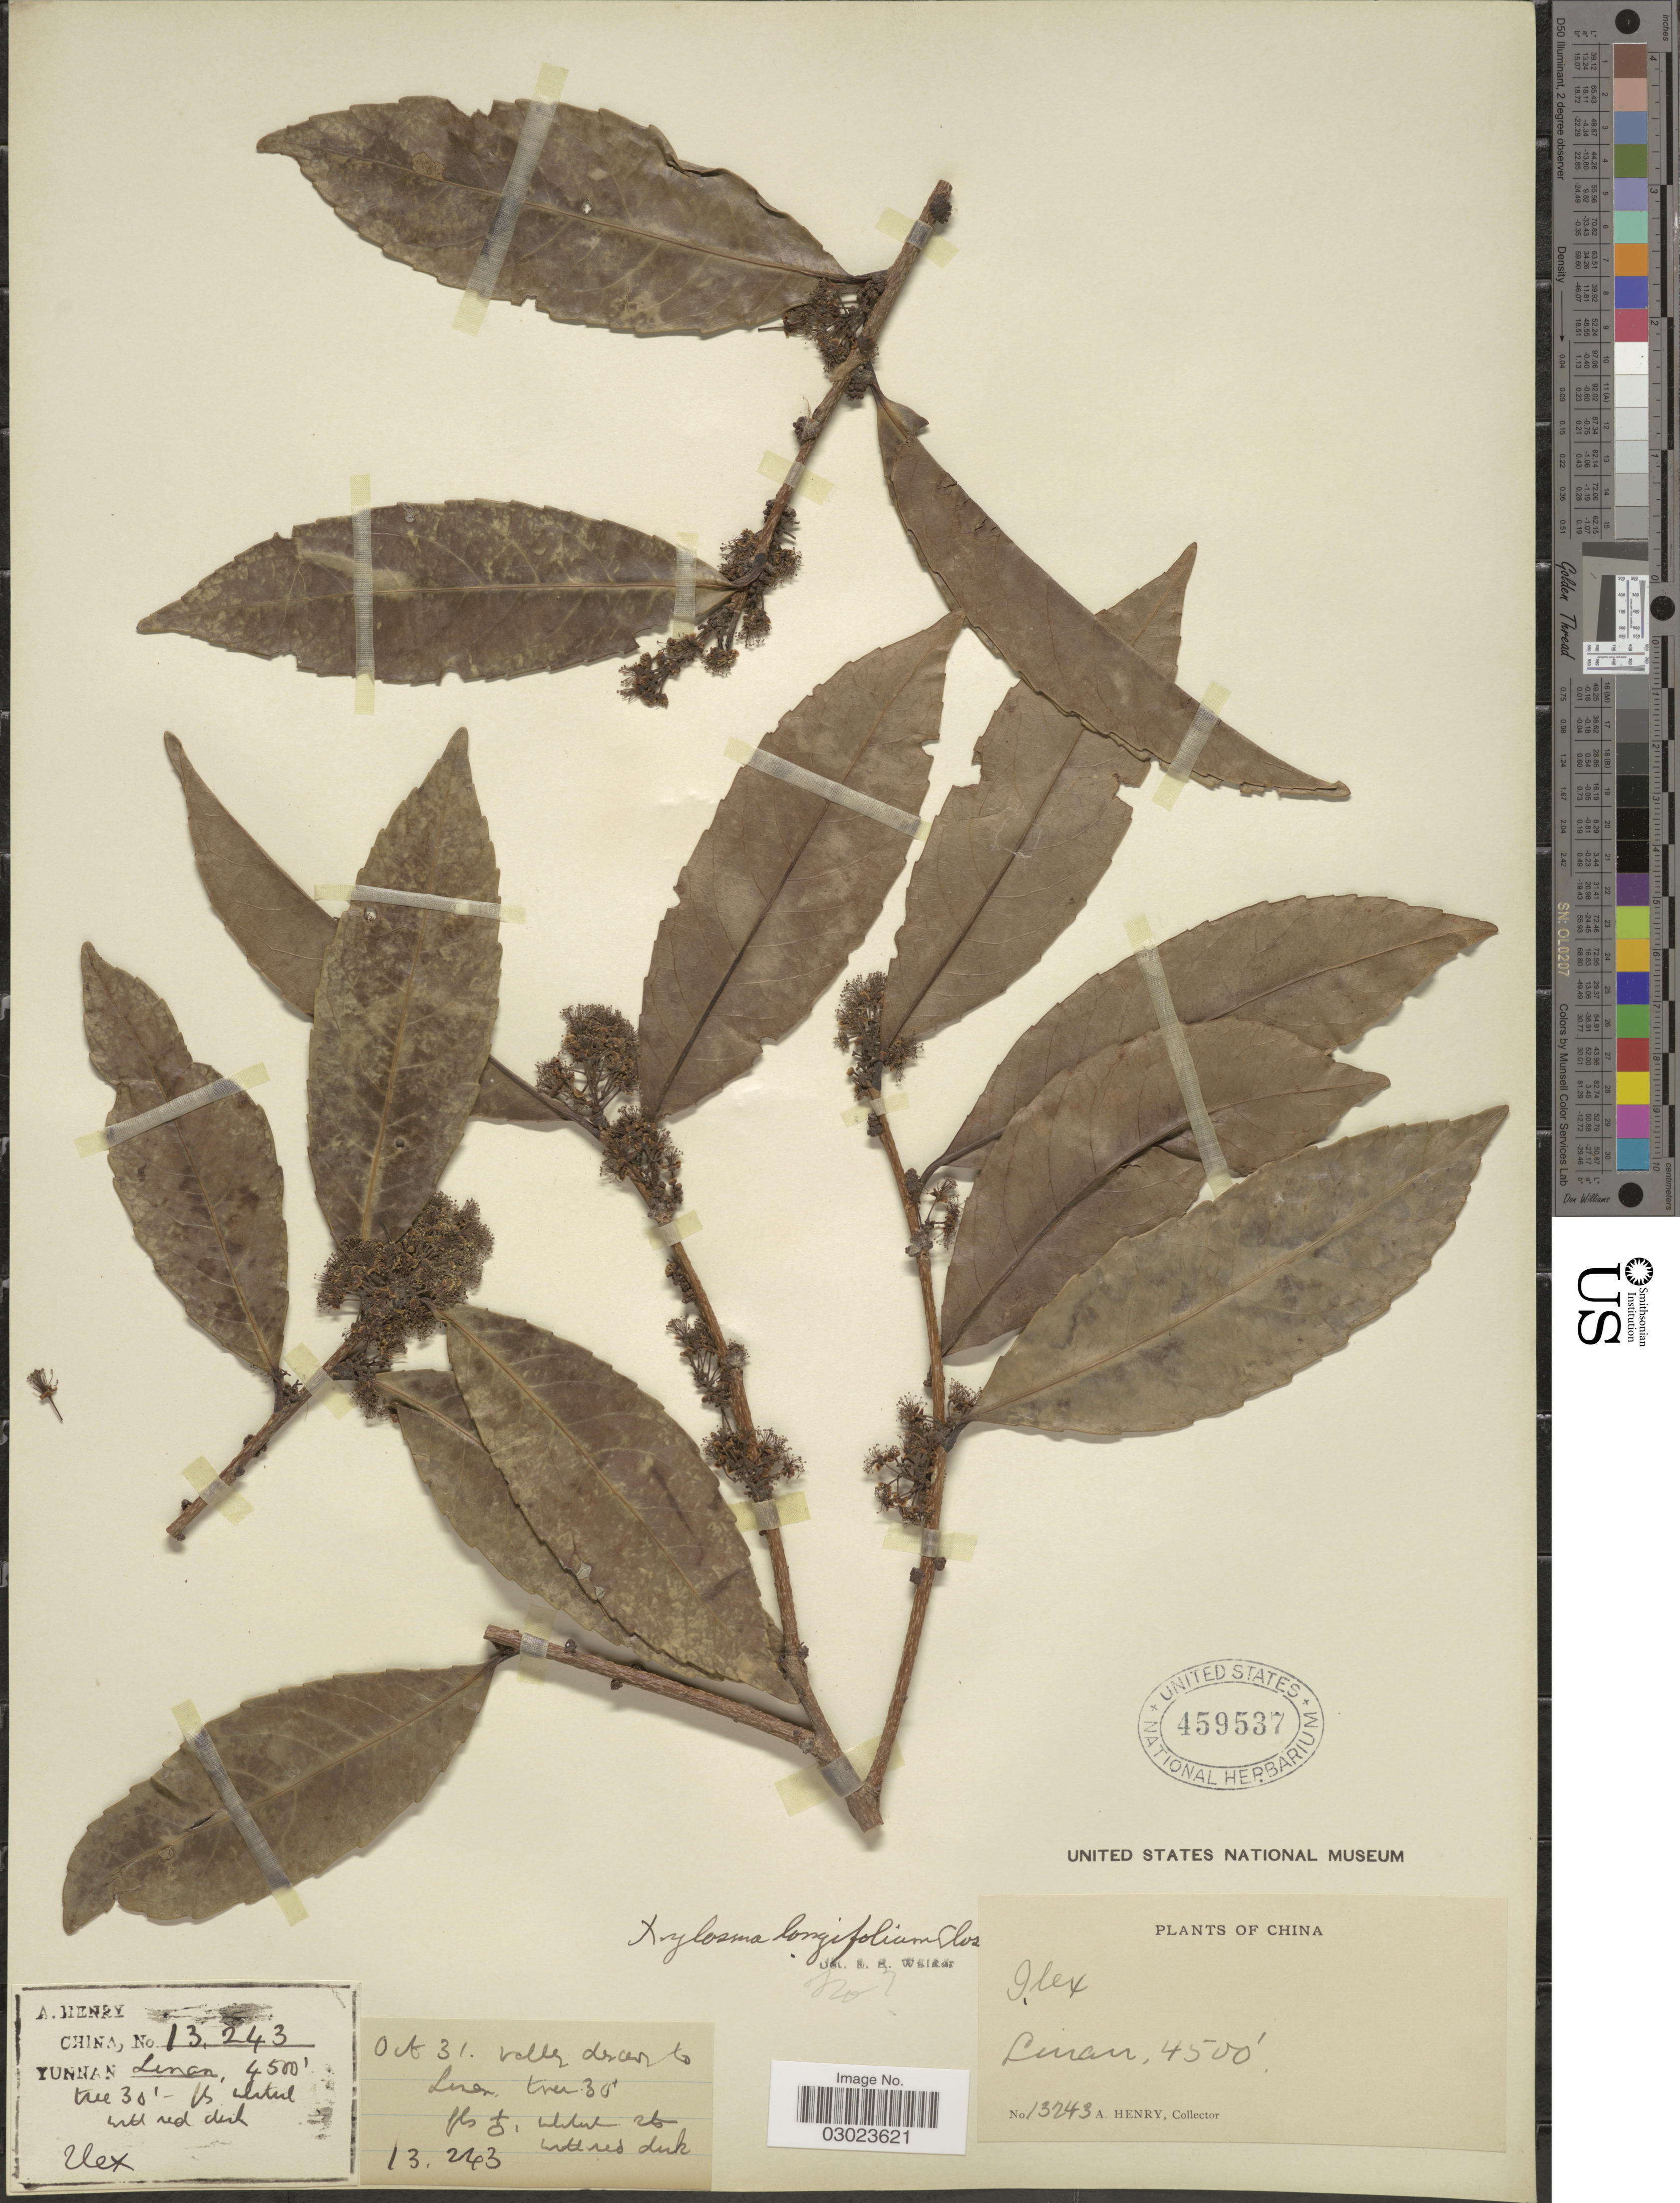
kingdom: Plantae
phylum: Tracheophyta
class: Magnoliopsida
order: Malpighiales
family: Salicaceae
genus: Xylosma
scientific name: Xylosma longifolia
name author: Clos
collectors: A. Henry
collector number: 13243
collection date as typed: Transcribed d/m/y: /10/31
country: China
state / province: Yunnan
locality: Yunnan, Linan.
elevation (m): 1372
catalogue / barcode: US 459537